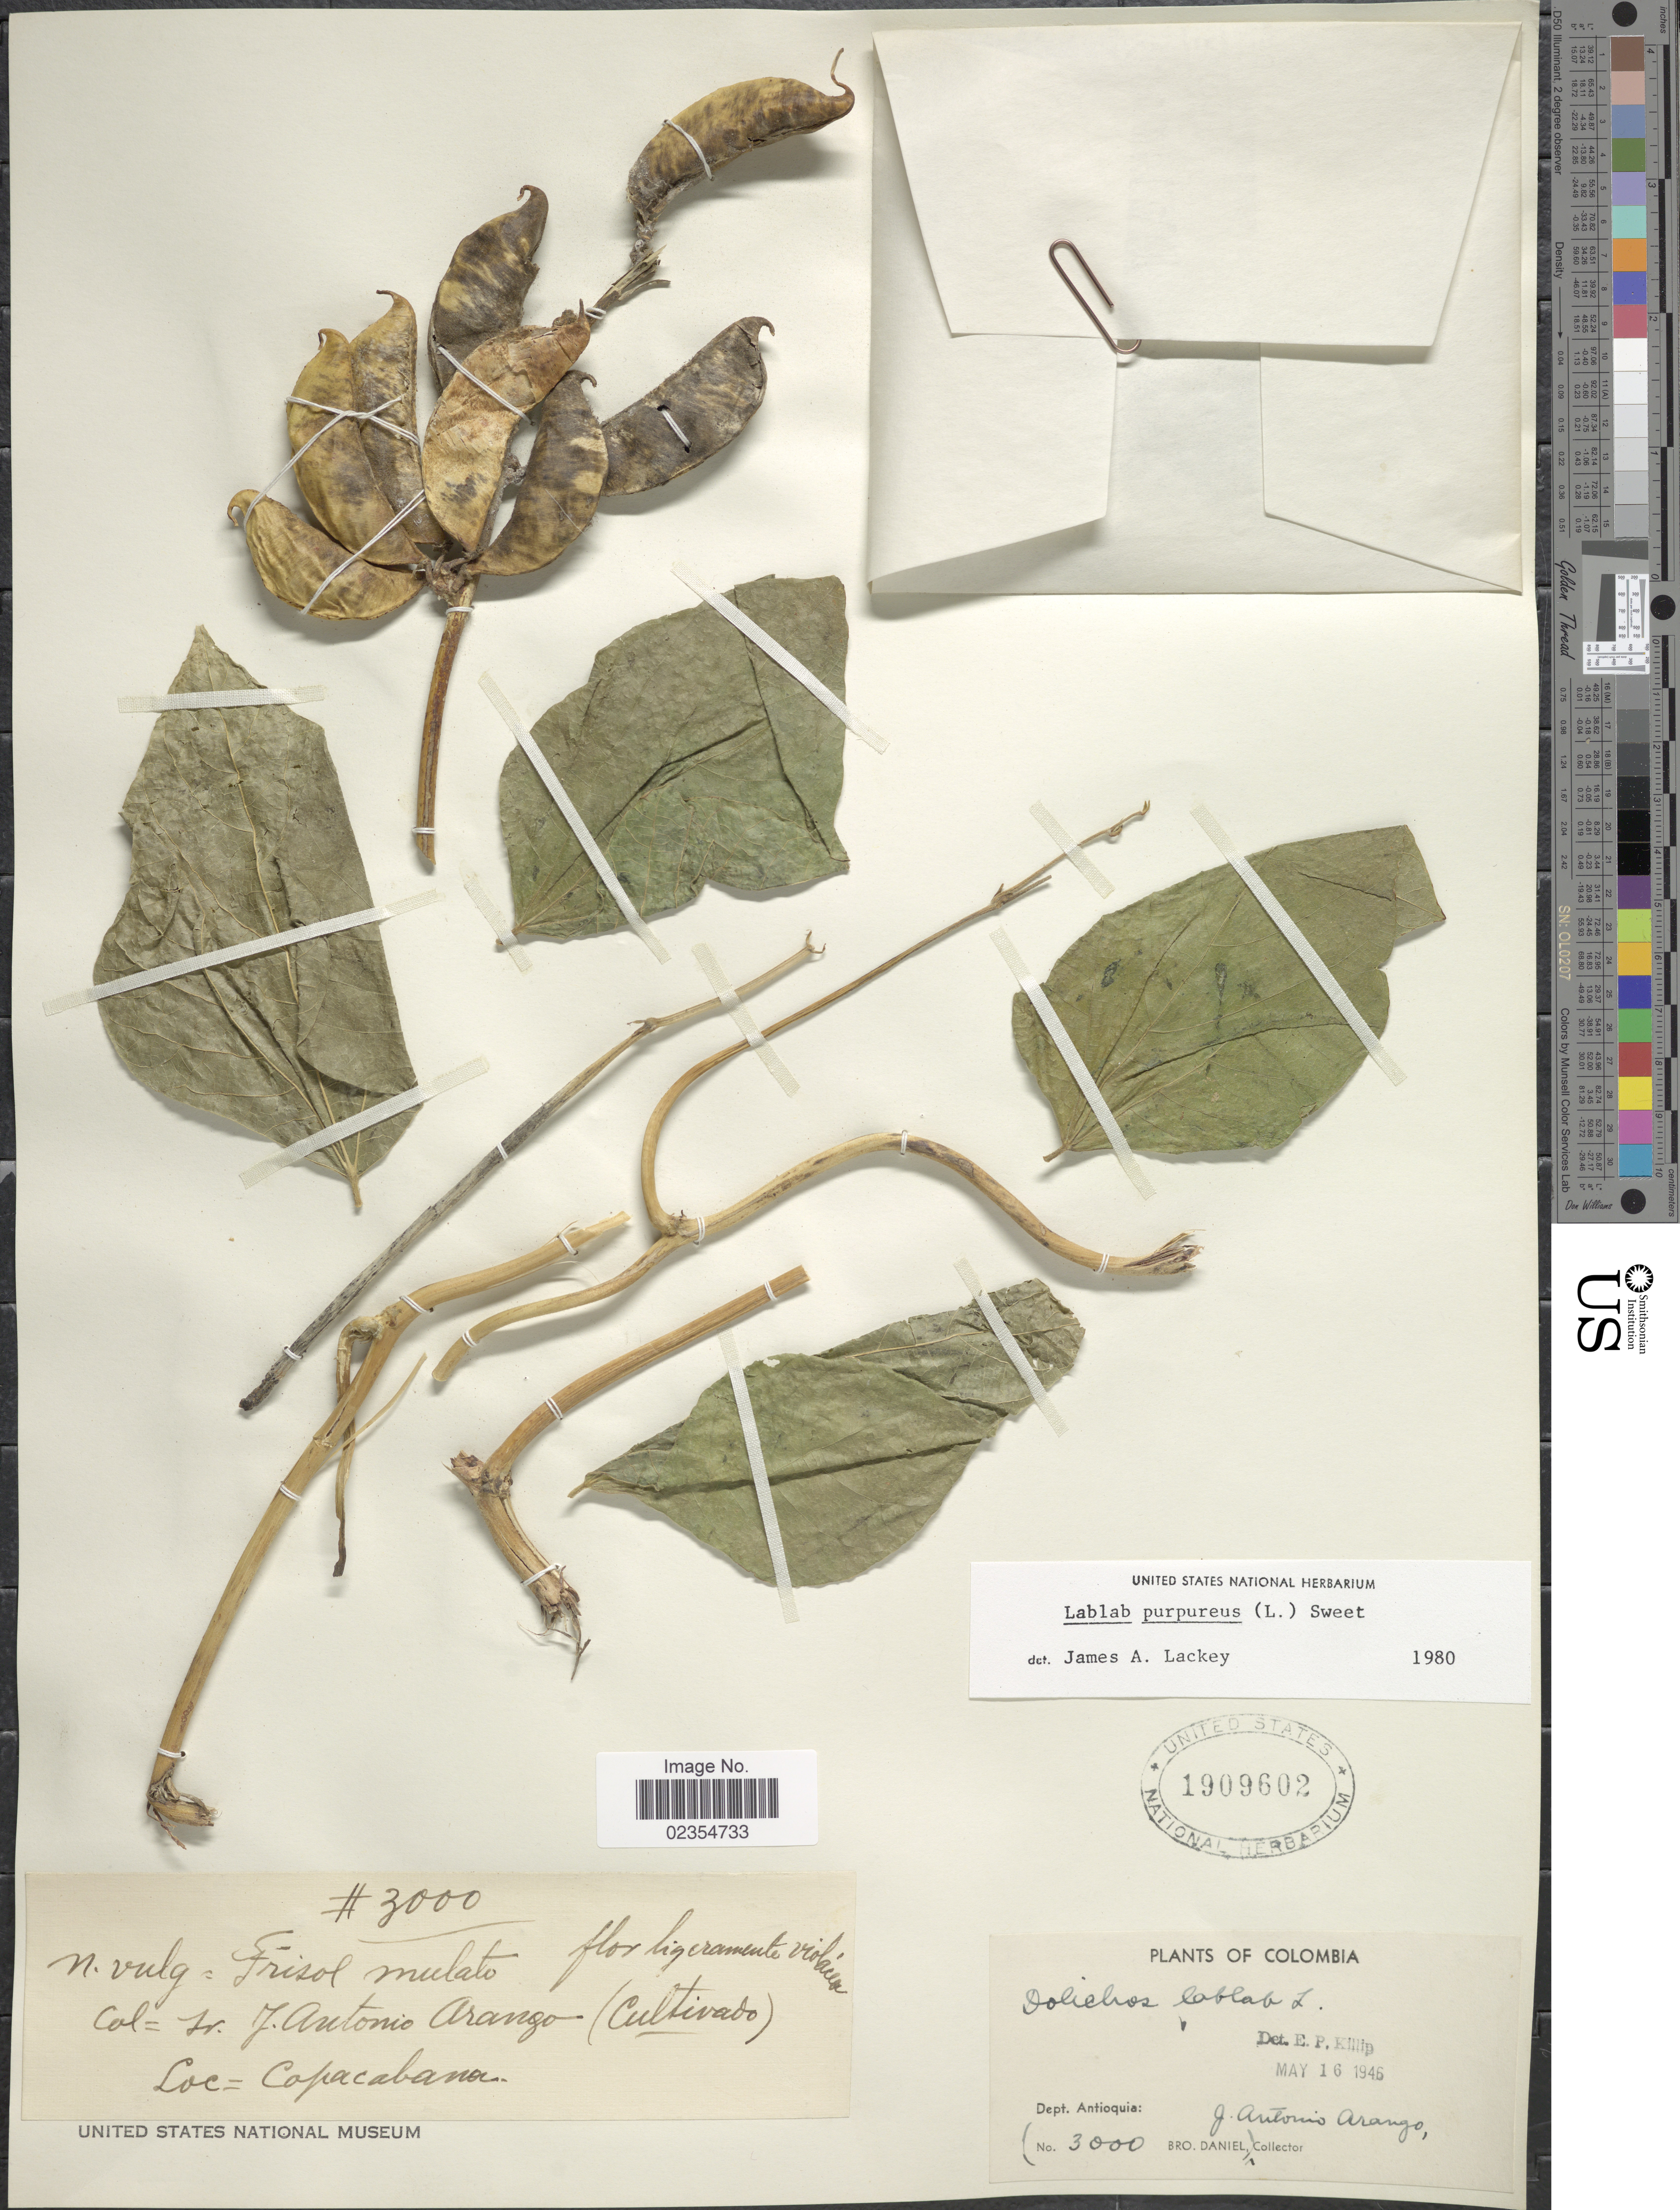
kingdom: Plantae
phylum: Tracheophyta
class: Magnoliopsida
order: Fabales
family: Fabaceae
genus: Lablab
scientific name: Lablab purpureus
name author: (L.) Sweet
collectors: Bro. Daniel & J. Antonio A.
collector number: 3000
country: Colombia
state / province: Antioquia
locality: Copacabana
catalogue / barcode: US 1909602